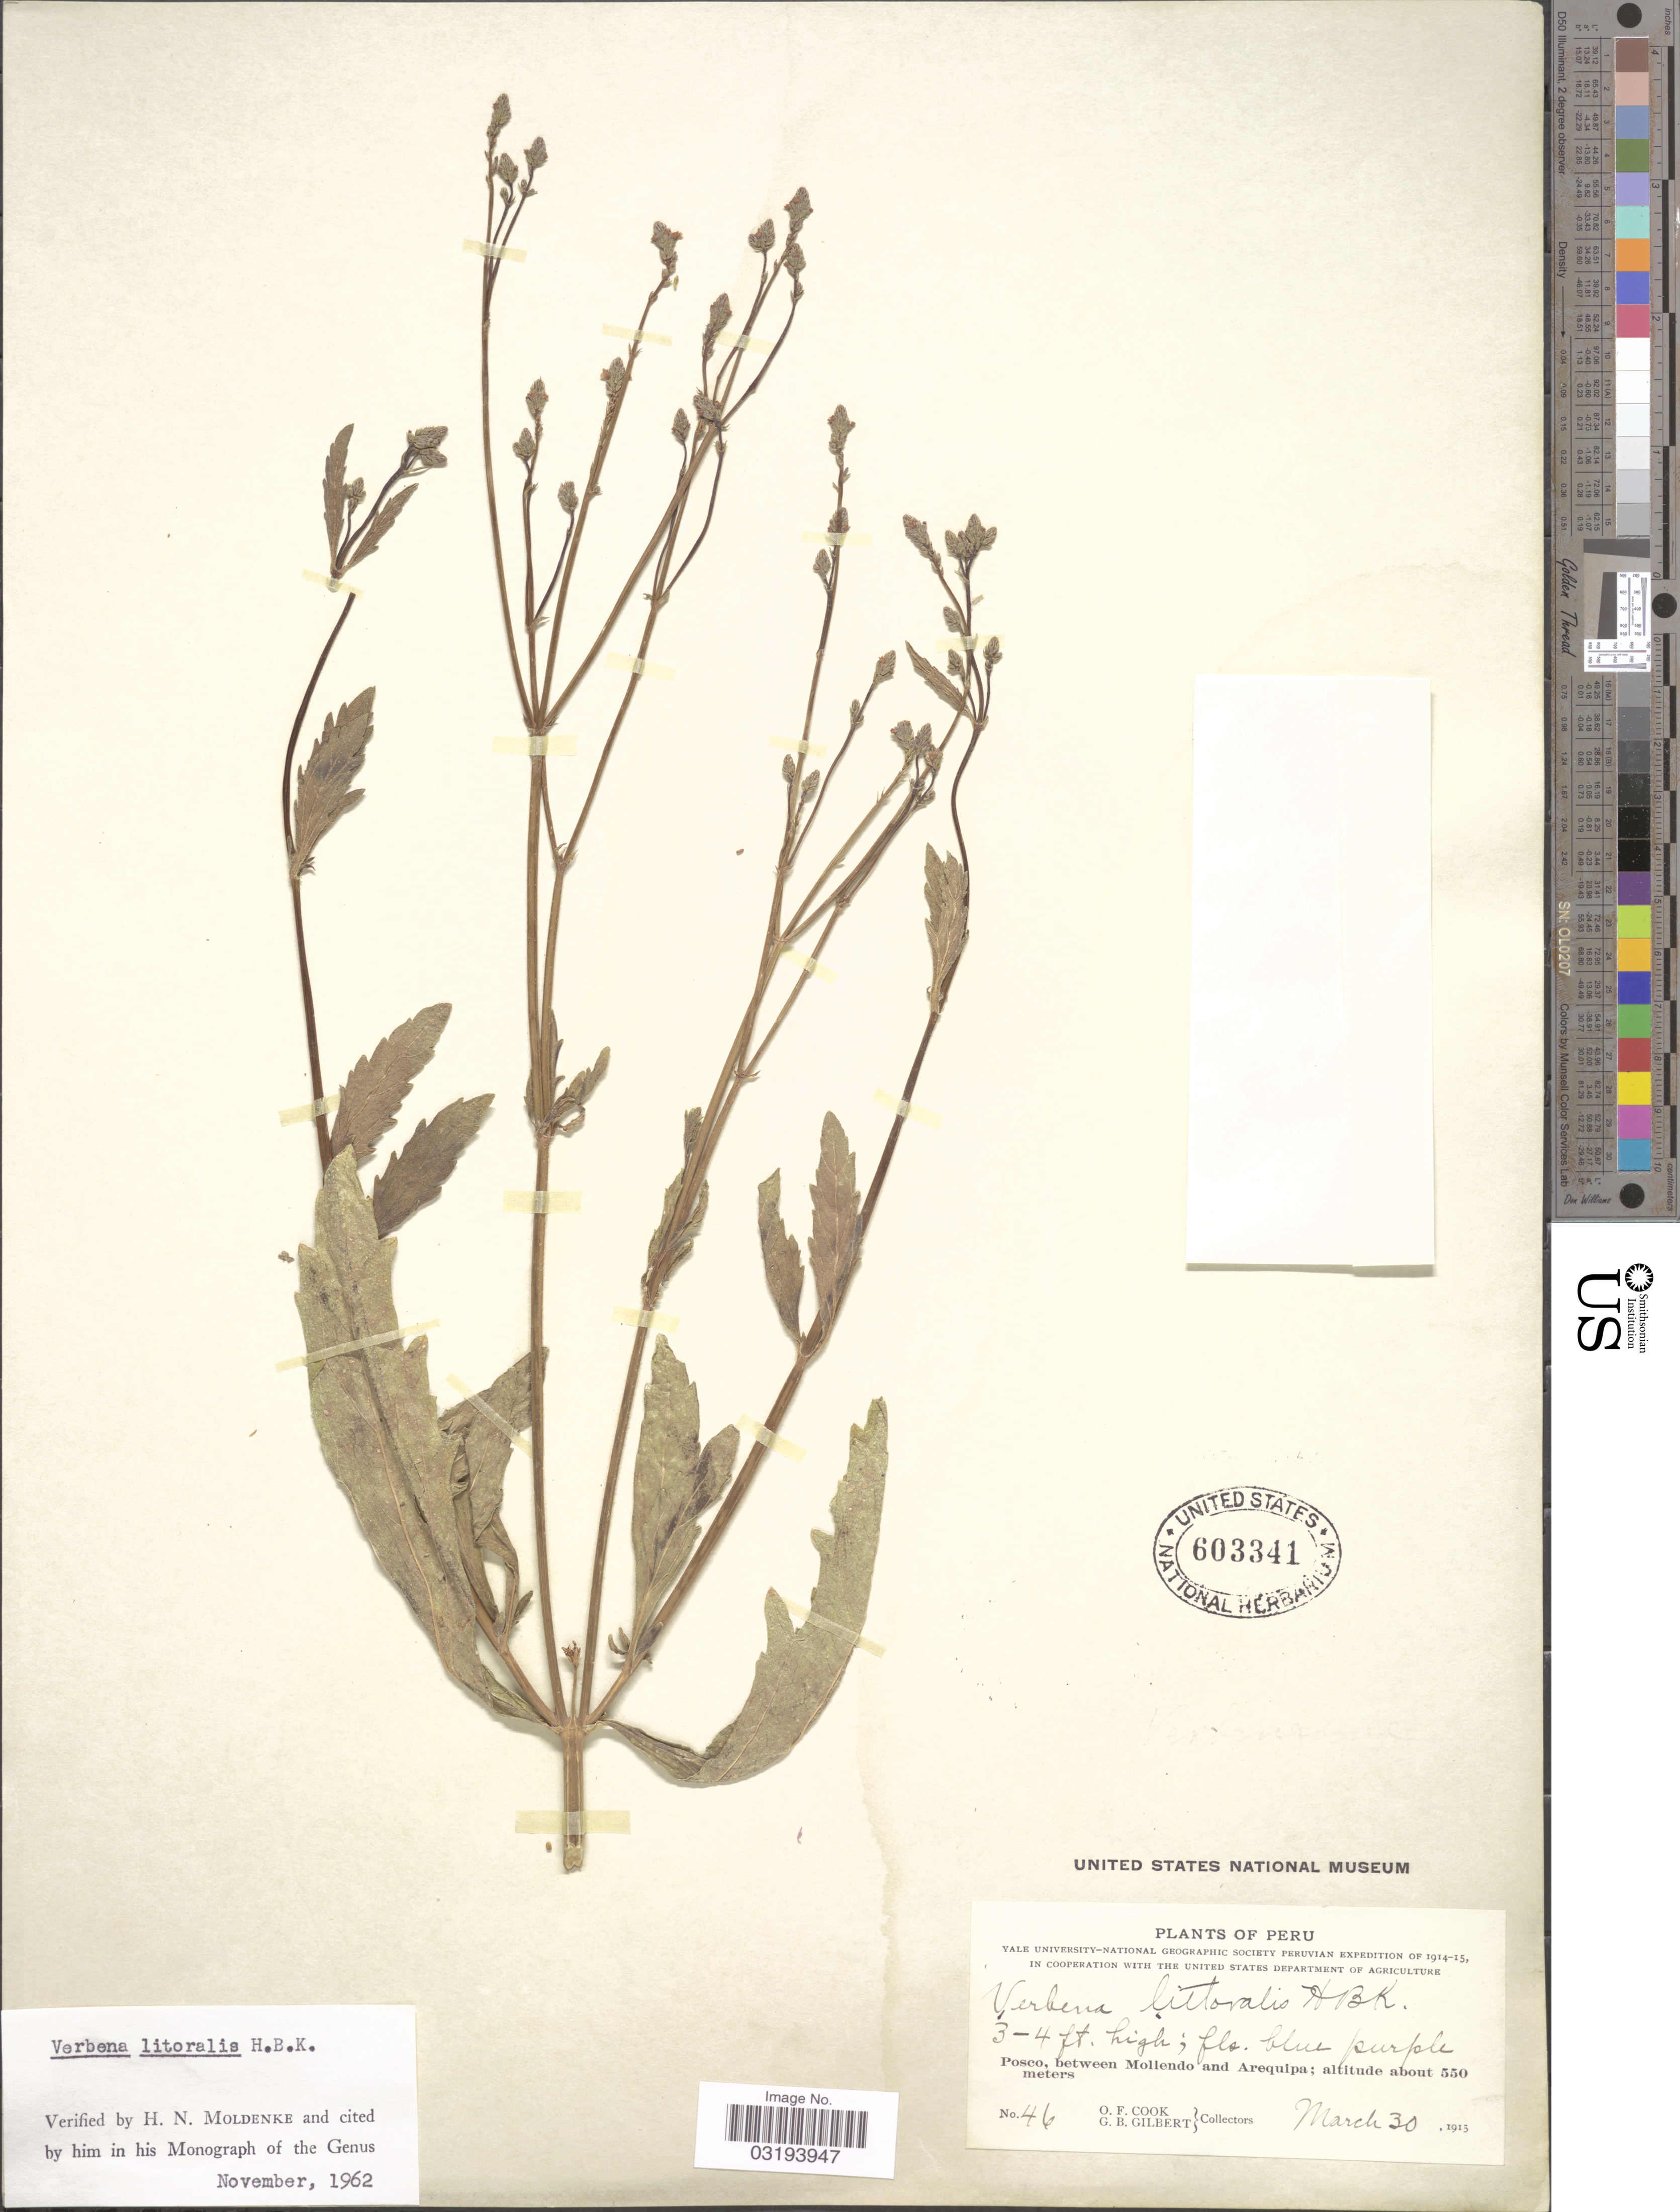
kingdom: Plantae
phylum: Tracheophyta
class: Magnoliopsida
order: Lamiales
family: Verbenaceae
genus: Verbena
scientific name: Verbena litoralis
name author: Kunth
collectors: O. F. Cook & G. B. Gilbert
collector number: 46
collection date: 1915-03-30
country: Peru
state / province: Arequipa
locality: Posco, between Mollendo and Arequipa.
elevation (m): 550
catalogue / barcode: US 603341